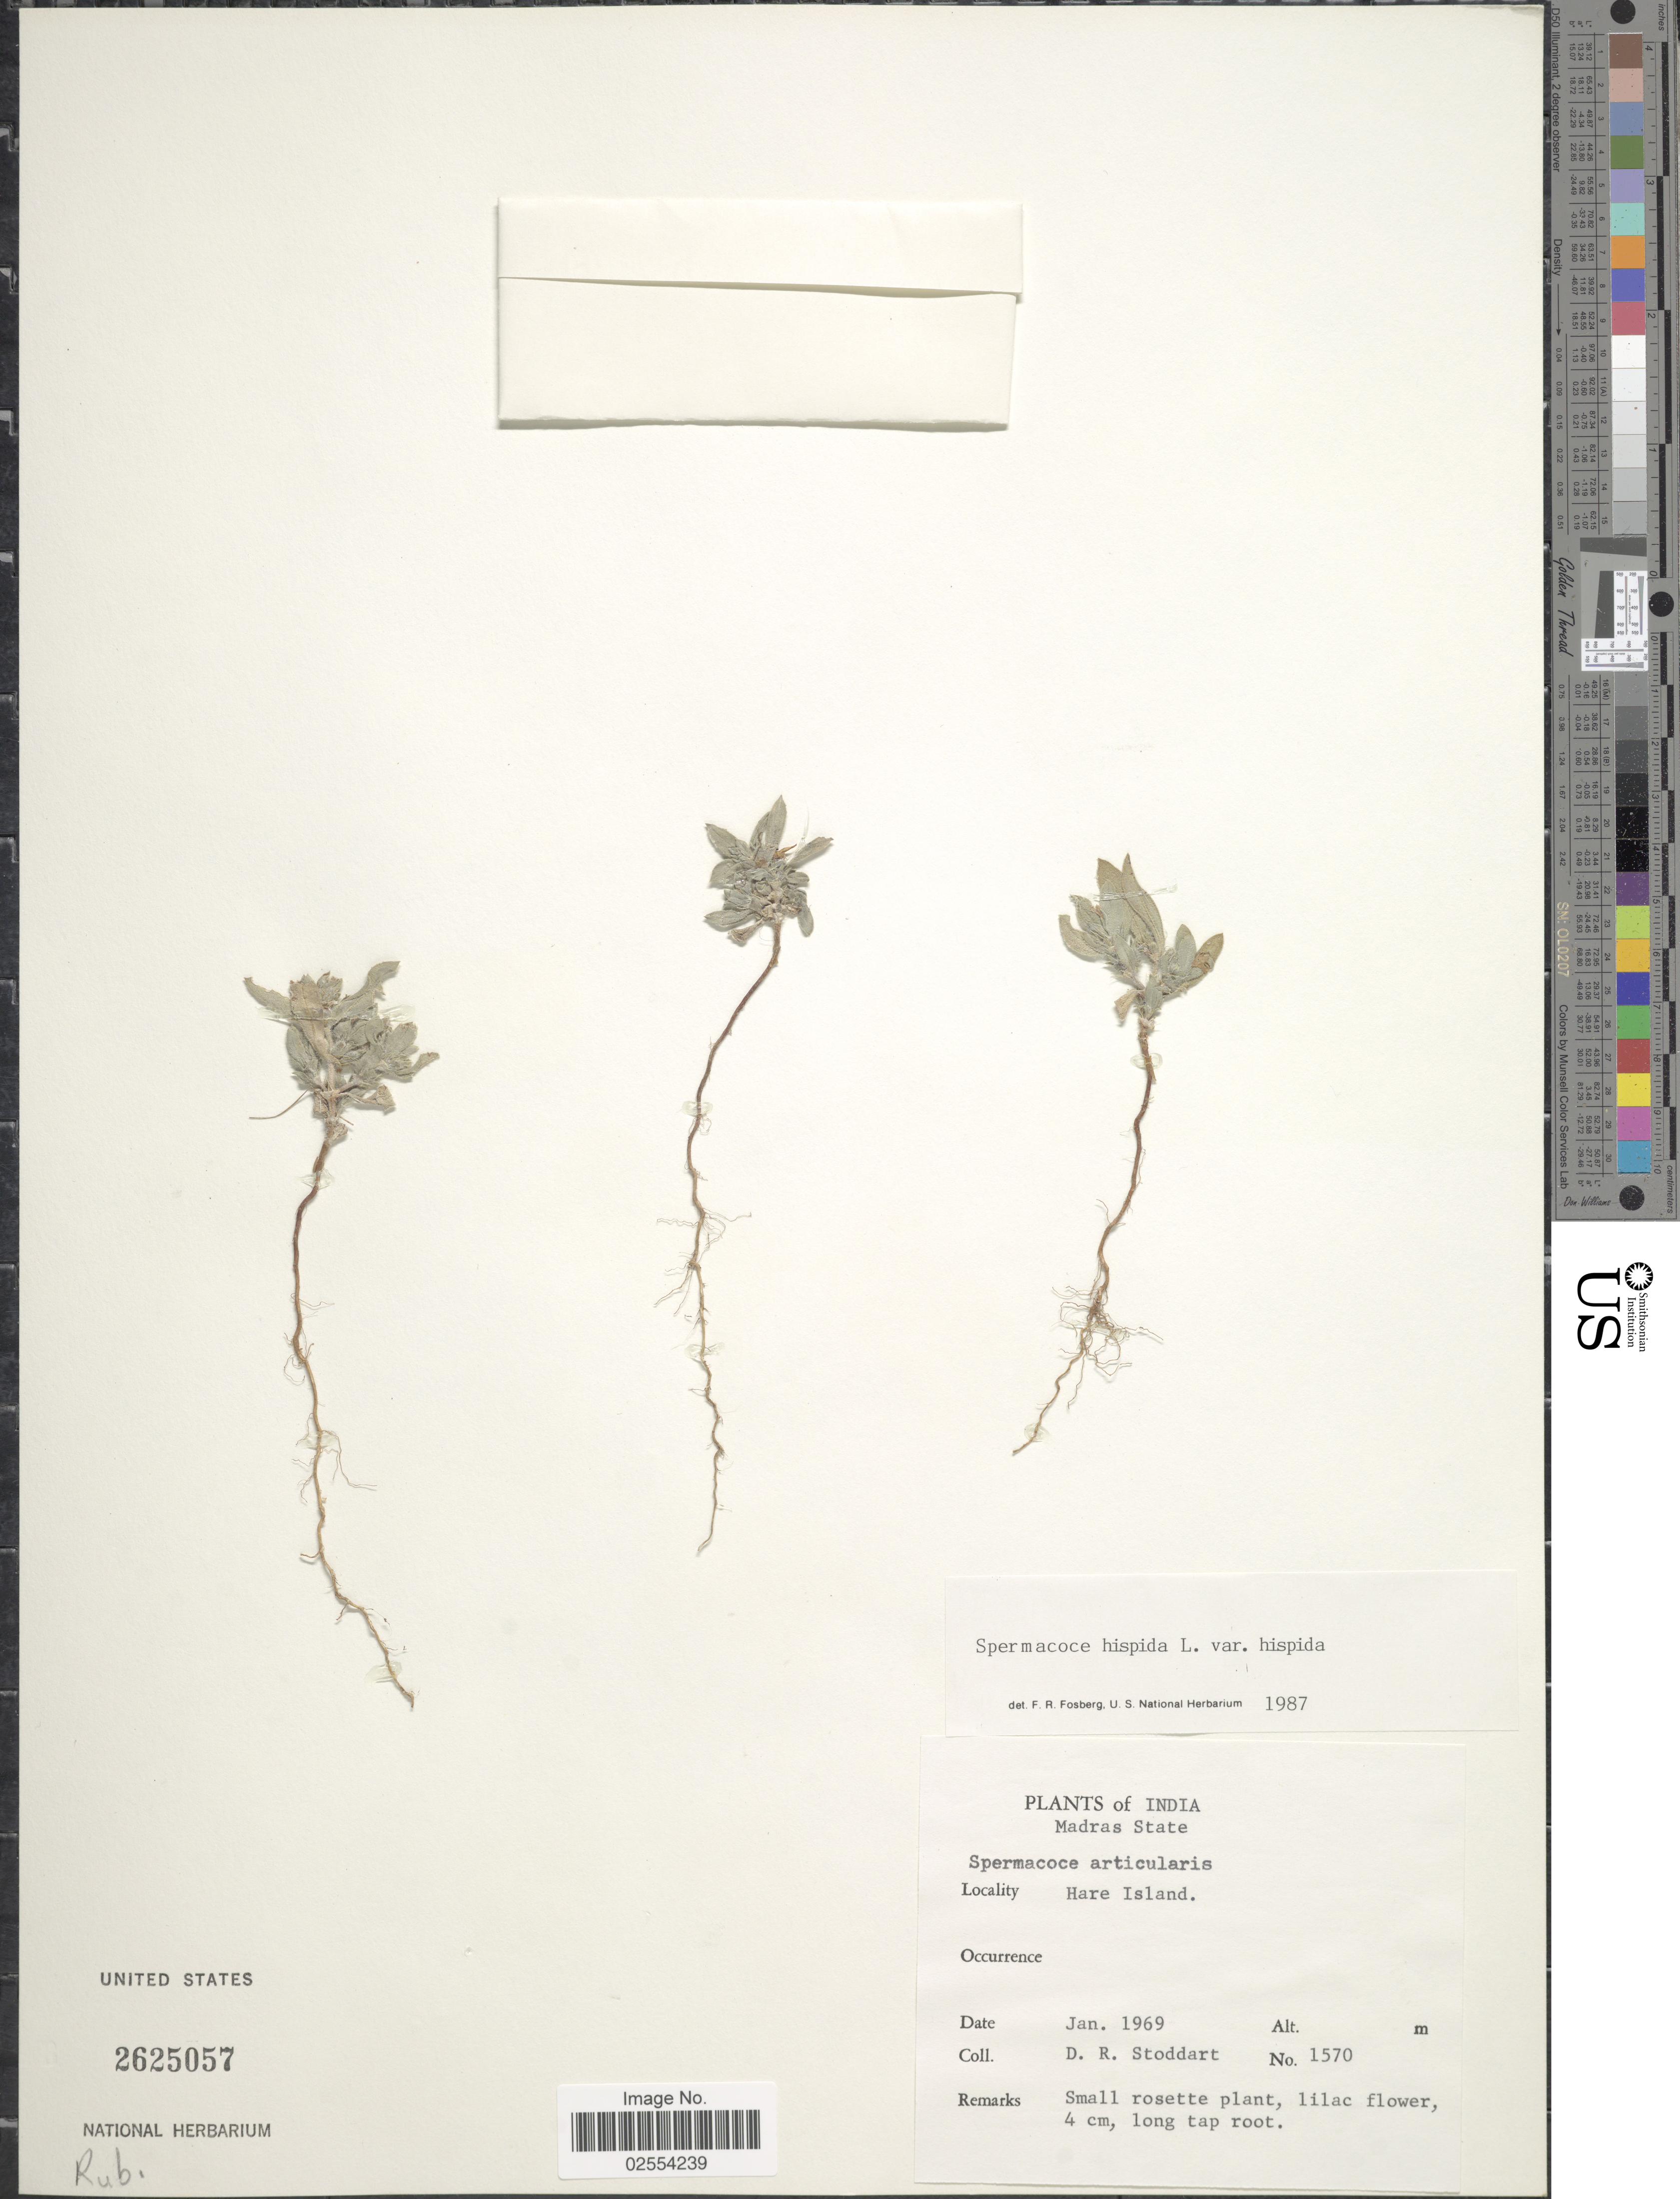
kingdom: Plantae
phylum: Tracheophyta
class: Magnoliopsida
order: Gentianales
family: Rubiaceae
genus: Spermacoce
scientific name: Spermacoce hispida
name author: L.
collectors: D. R. Stoddart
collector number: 1570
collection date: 1969-01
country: India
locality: Madras State, Hare Island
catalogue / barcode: US 2625057